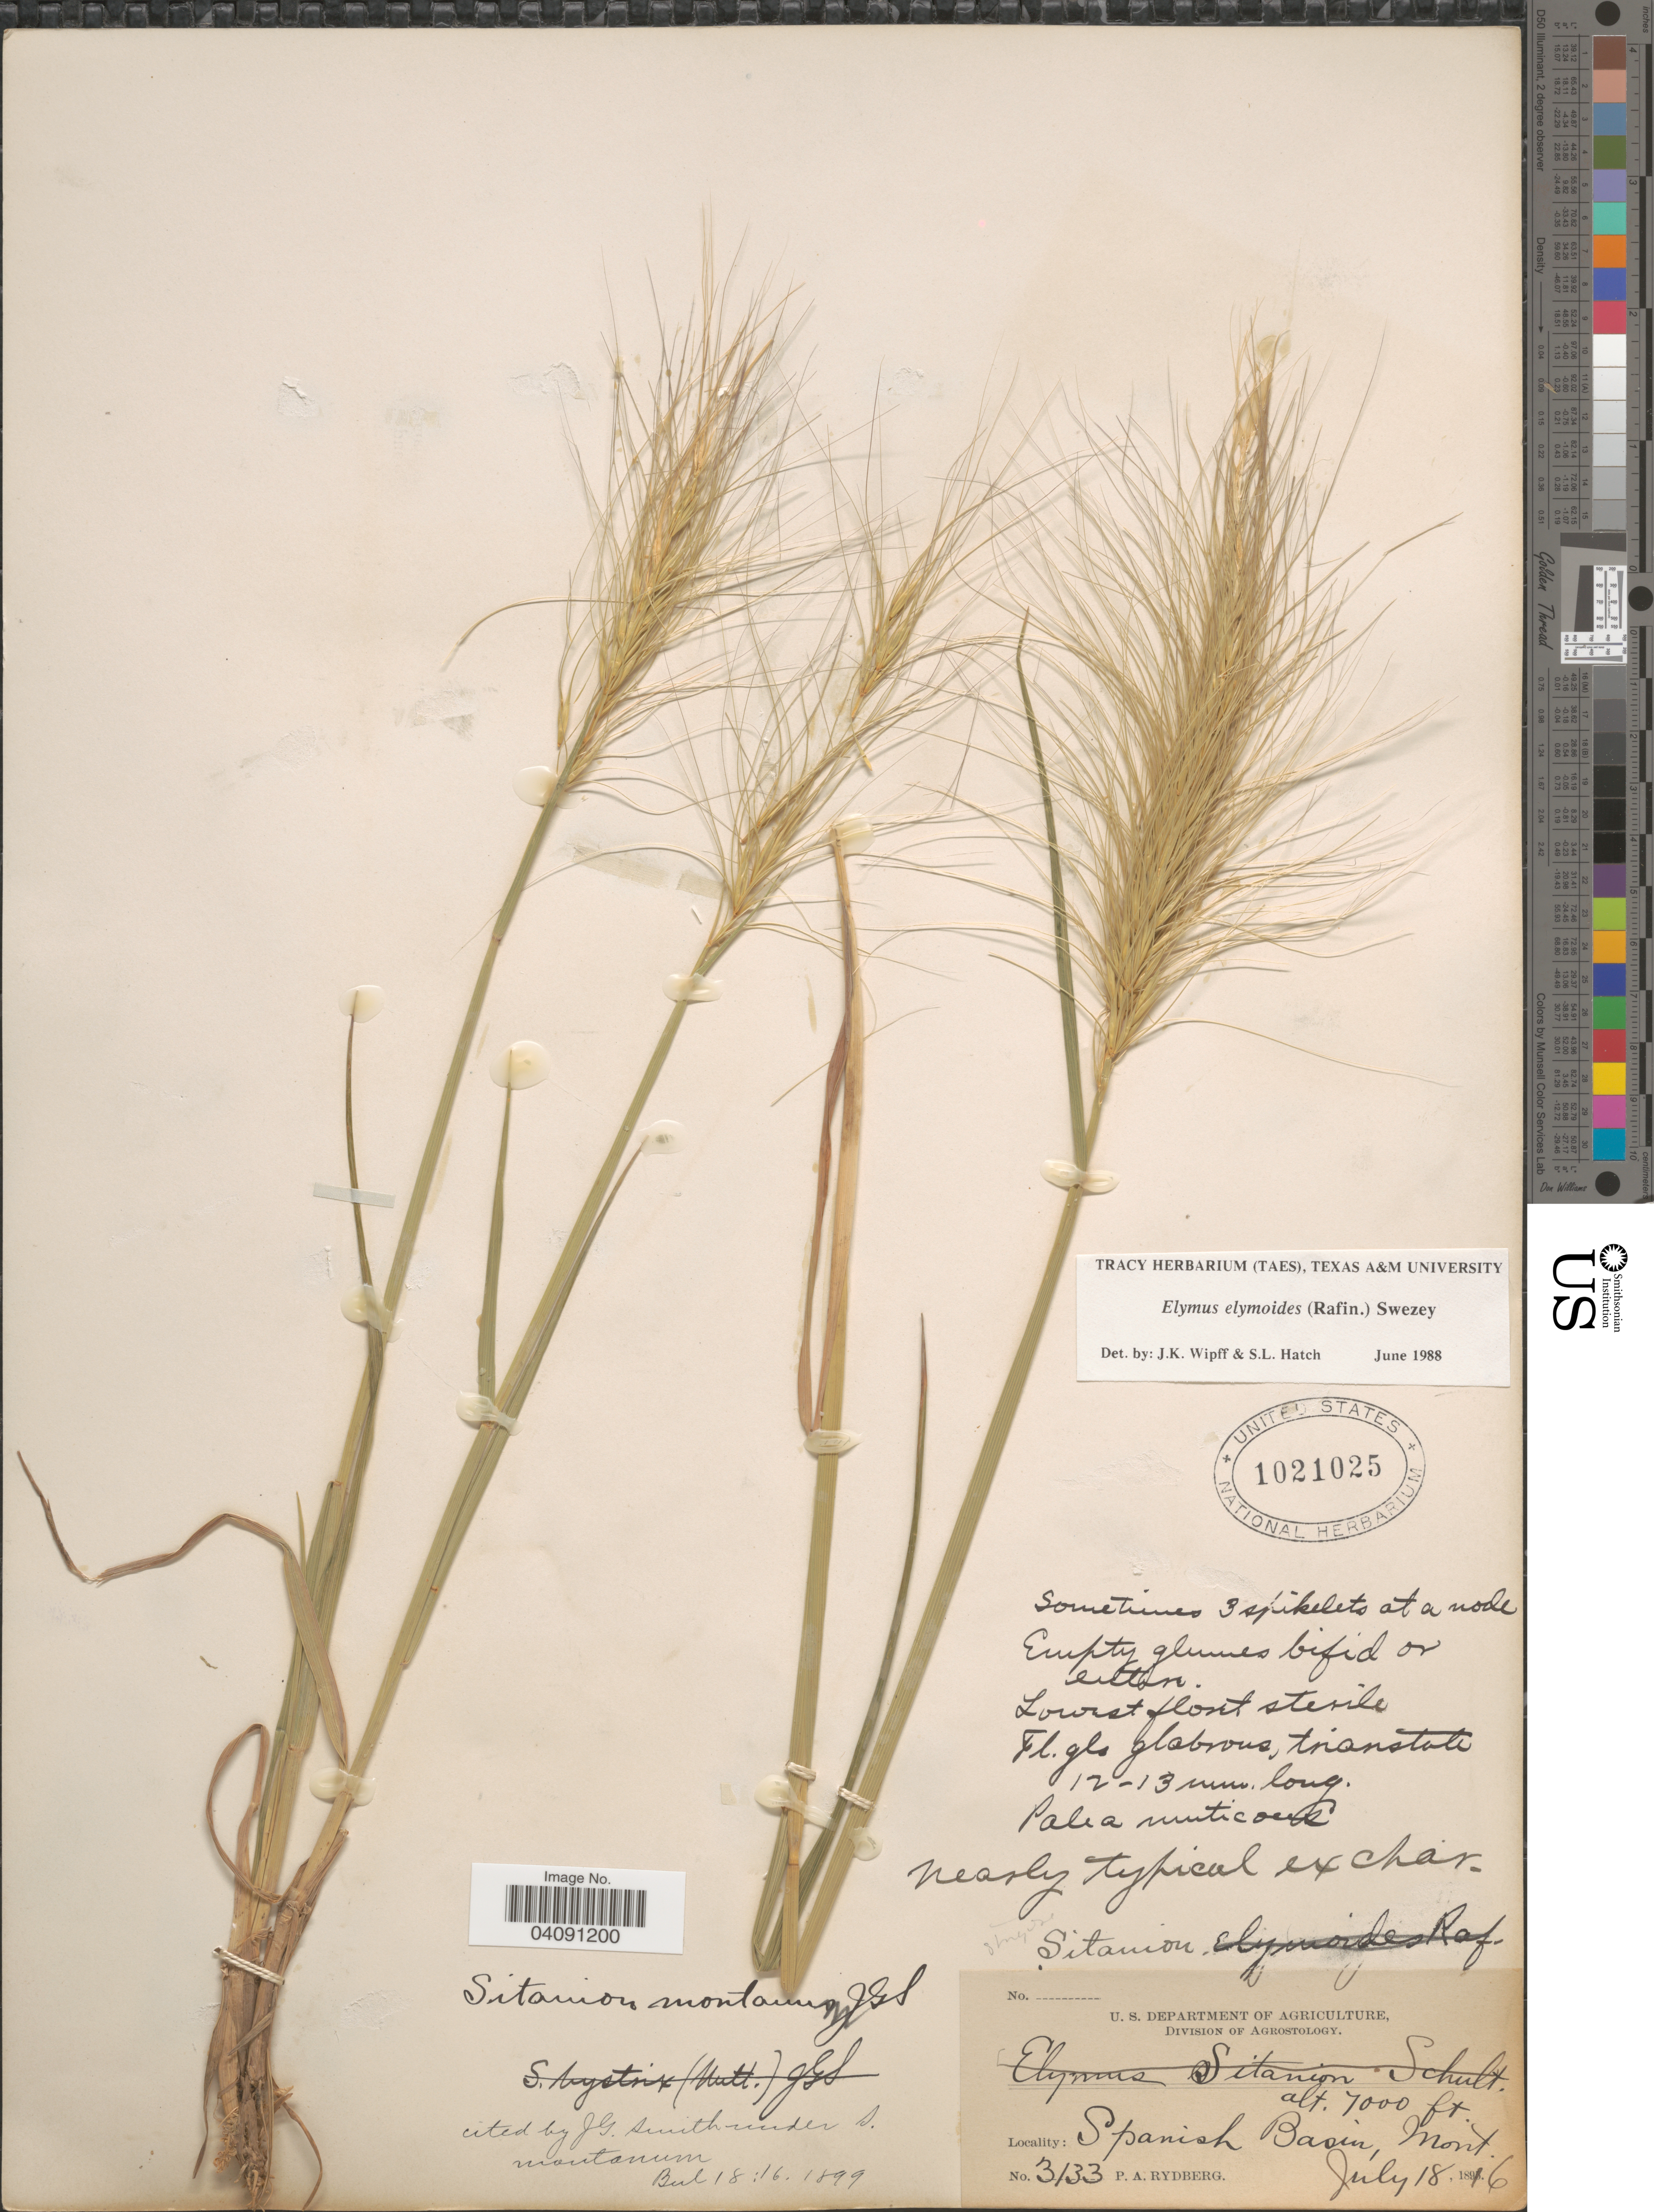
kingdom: Plantae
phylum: Tracheophyta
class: Liliopsida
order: Poales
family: Poaceae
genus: Elymus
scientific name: Elymus canadensis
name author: L.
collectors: P. A. Rydberg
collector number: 3133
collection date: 1896-07-18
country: United States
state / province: Montana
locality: Spanish Basin.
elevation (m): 2134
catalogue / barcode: US 1021025